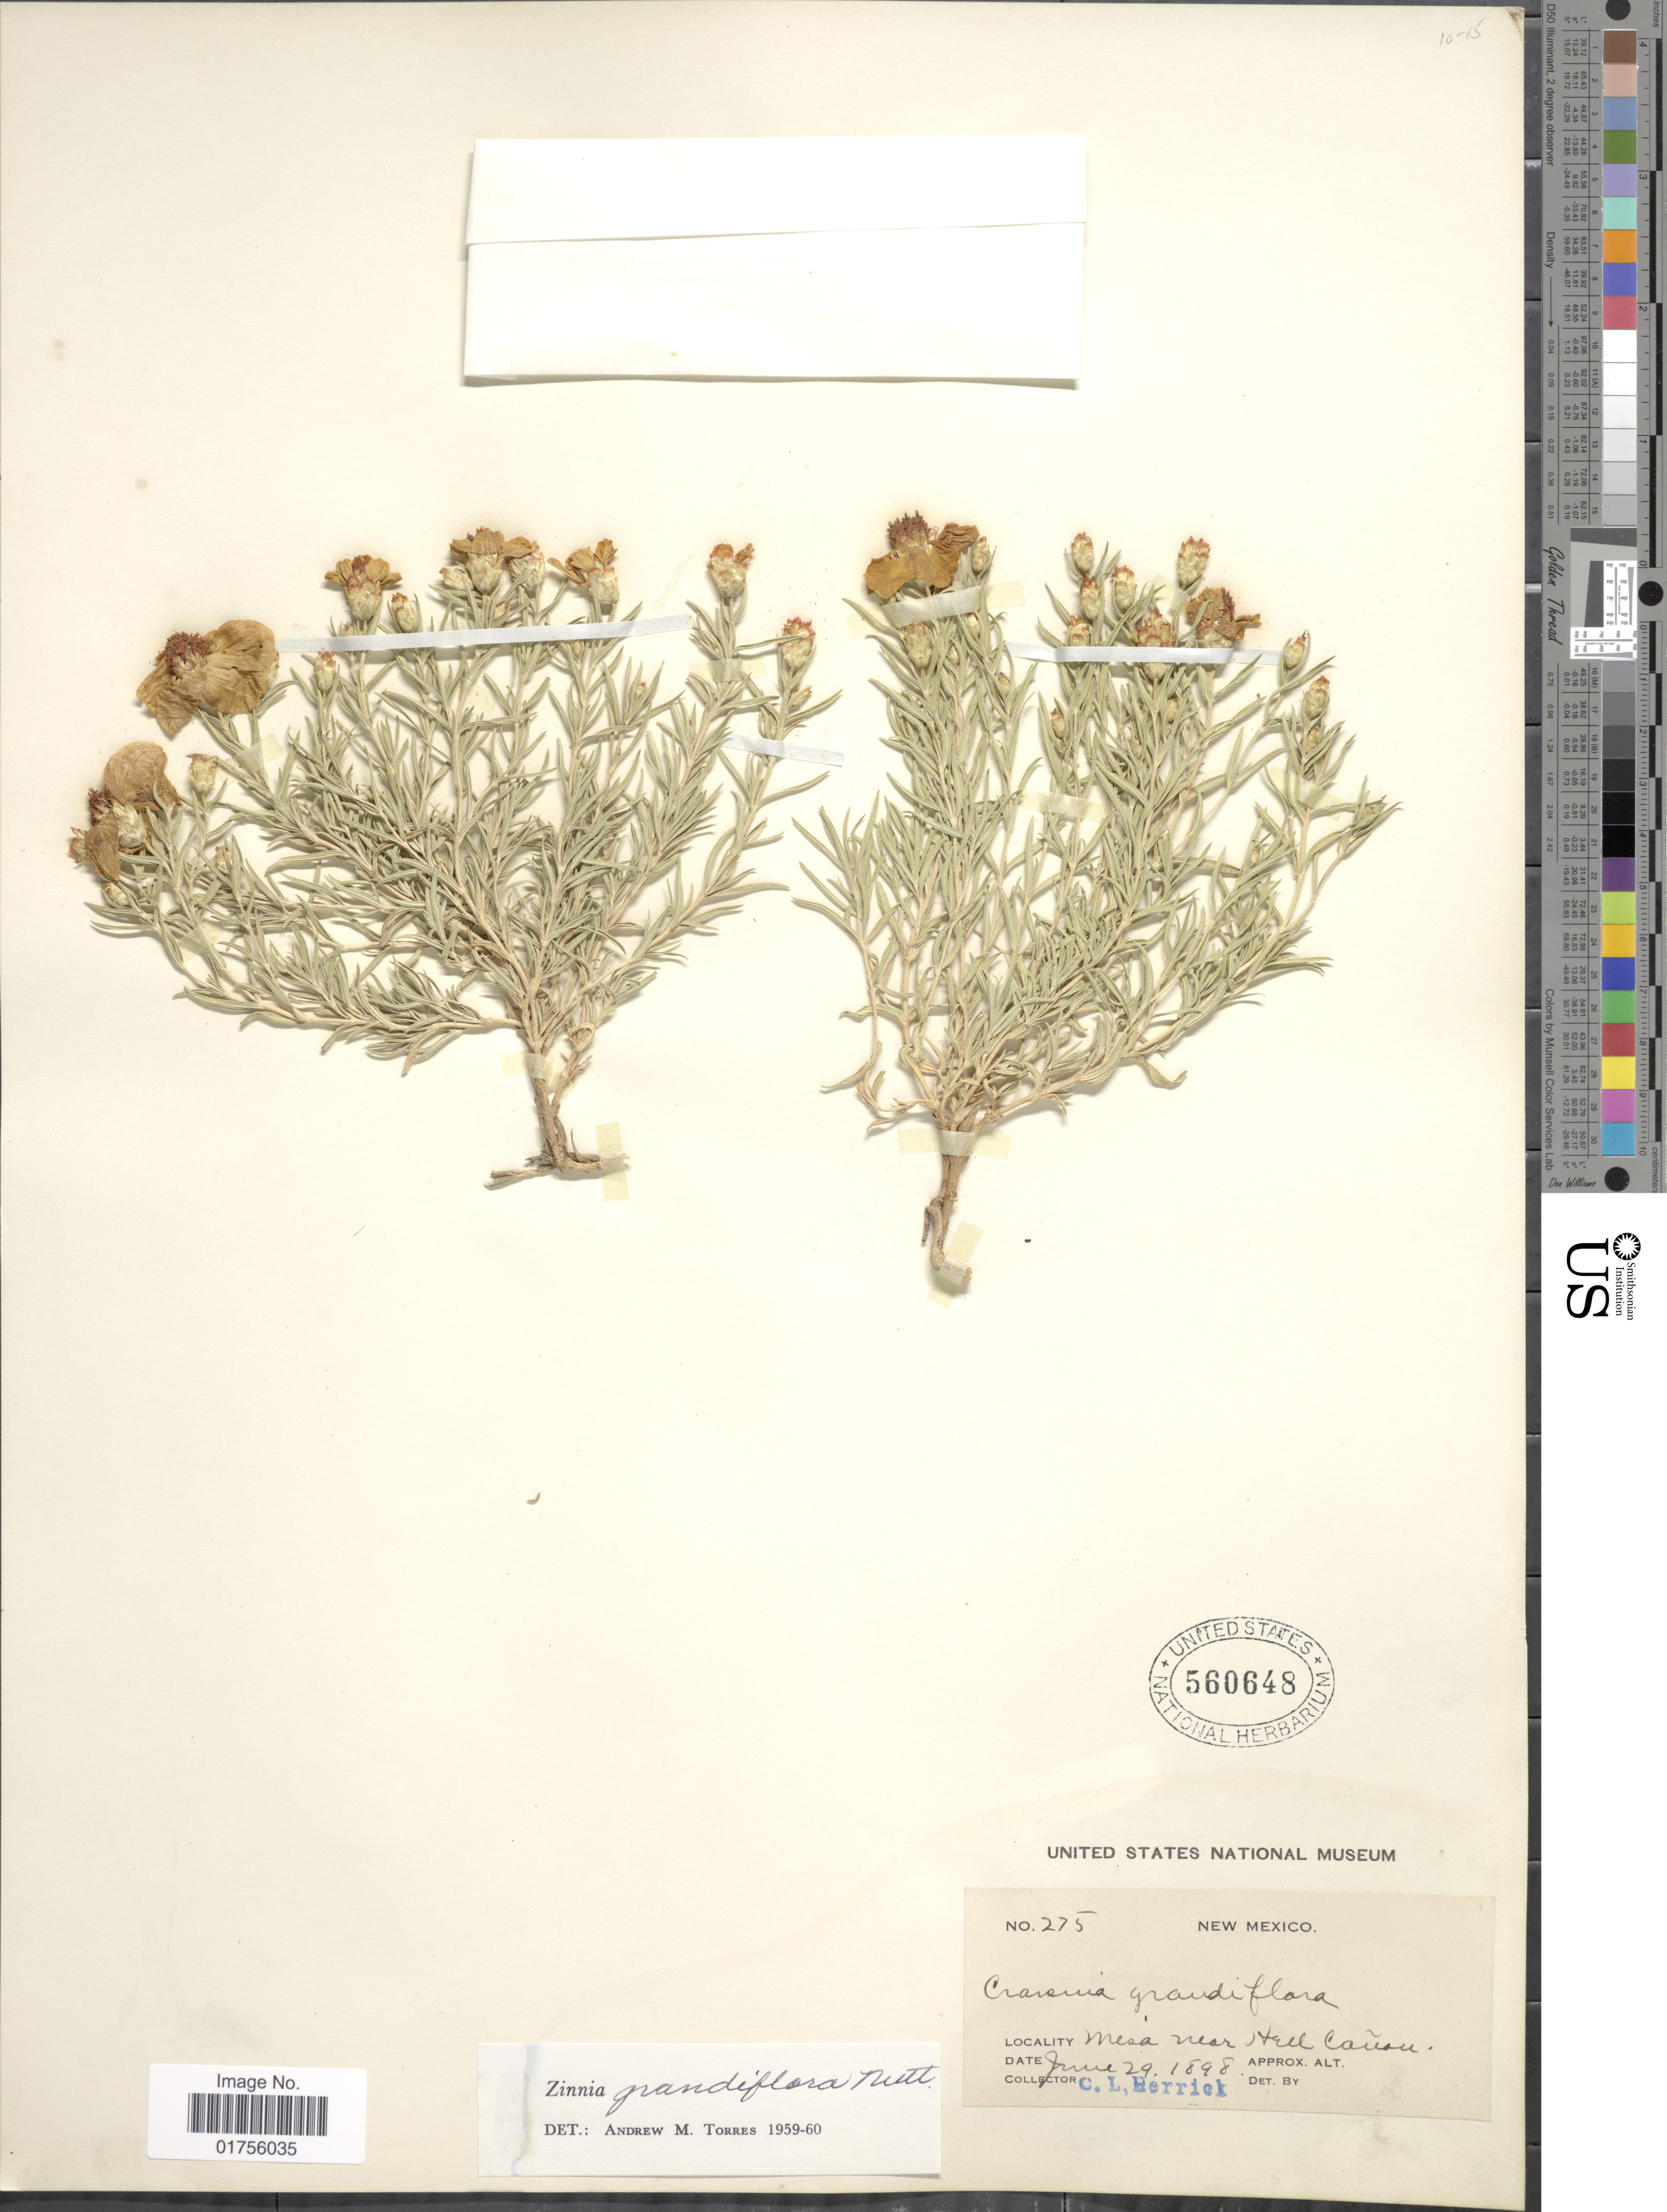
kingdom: Plantae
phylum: Tracheophyta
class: Magnoliopsida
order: Asterales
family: Asteraceae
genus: Zinnia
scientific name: Zinnia grandiflora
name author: Nutt.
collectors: C. Herrick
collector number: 275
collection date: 1898-06-29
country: United States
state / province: New Mexico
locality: Mesa near Hill Canon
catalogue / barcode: US 560648